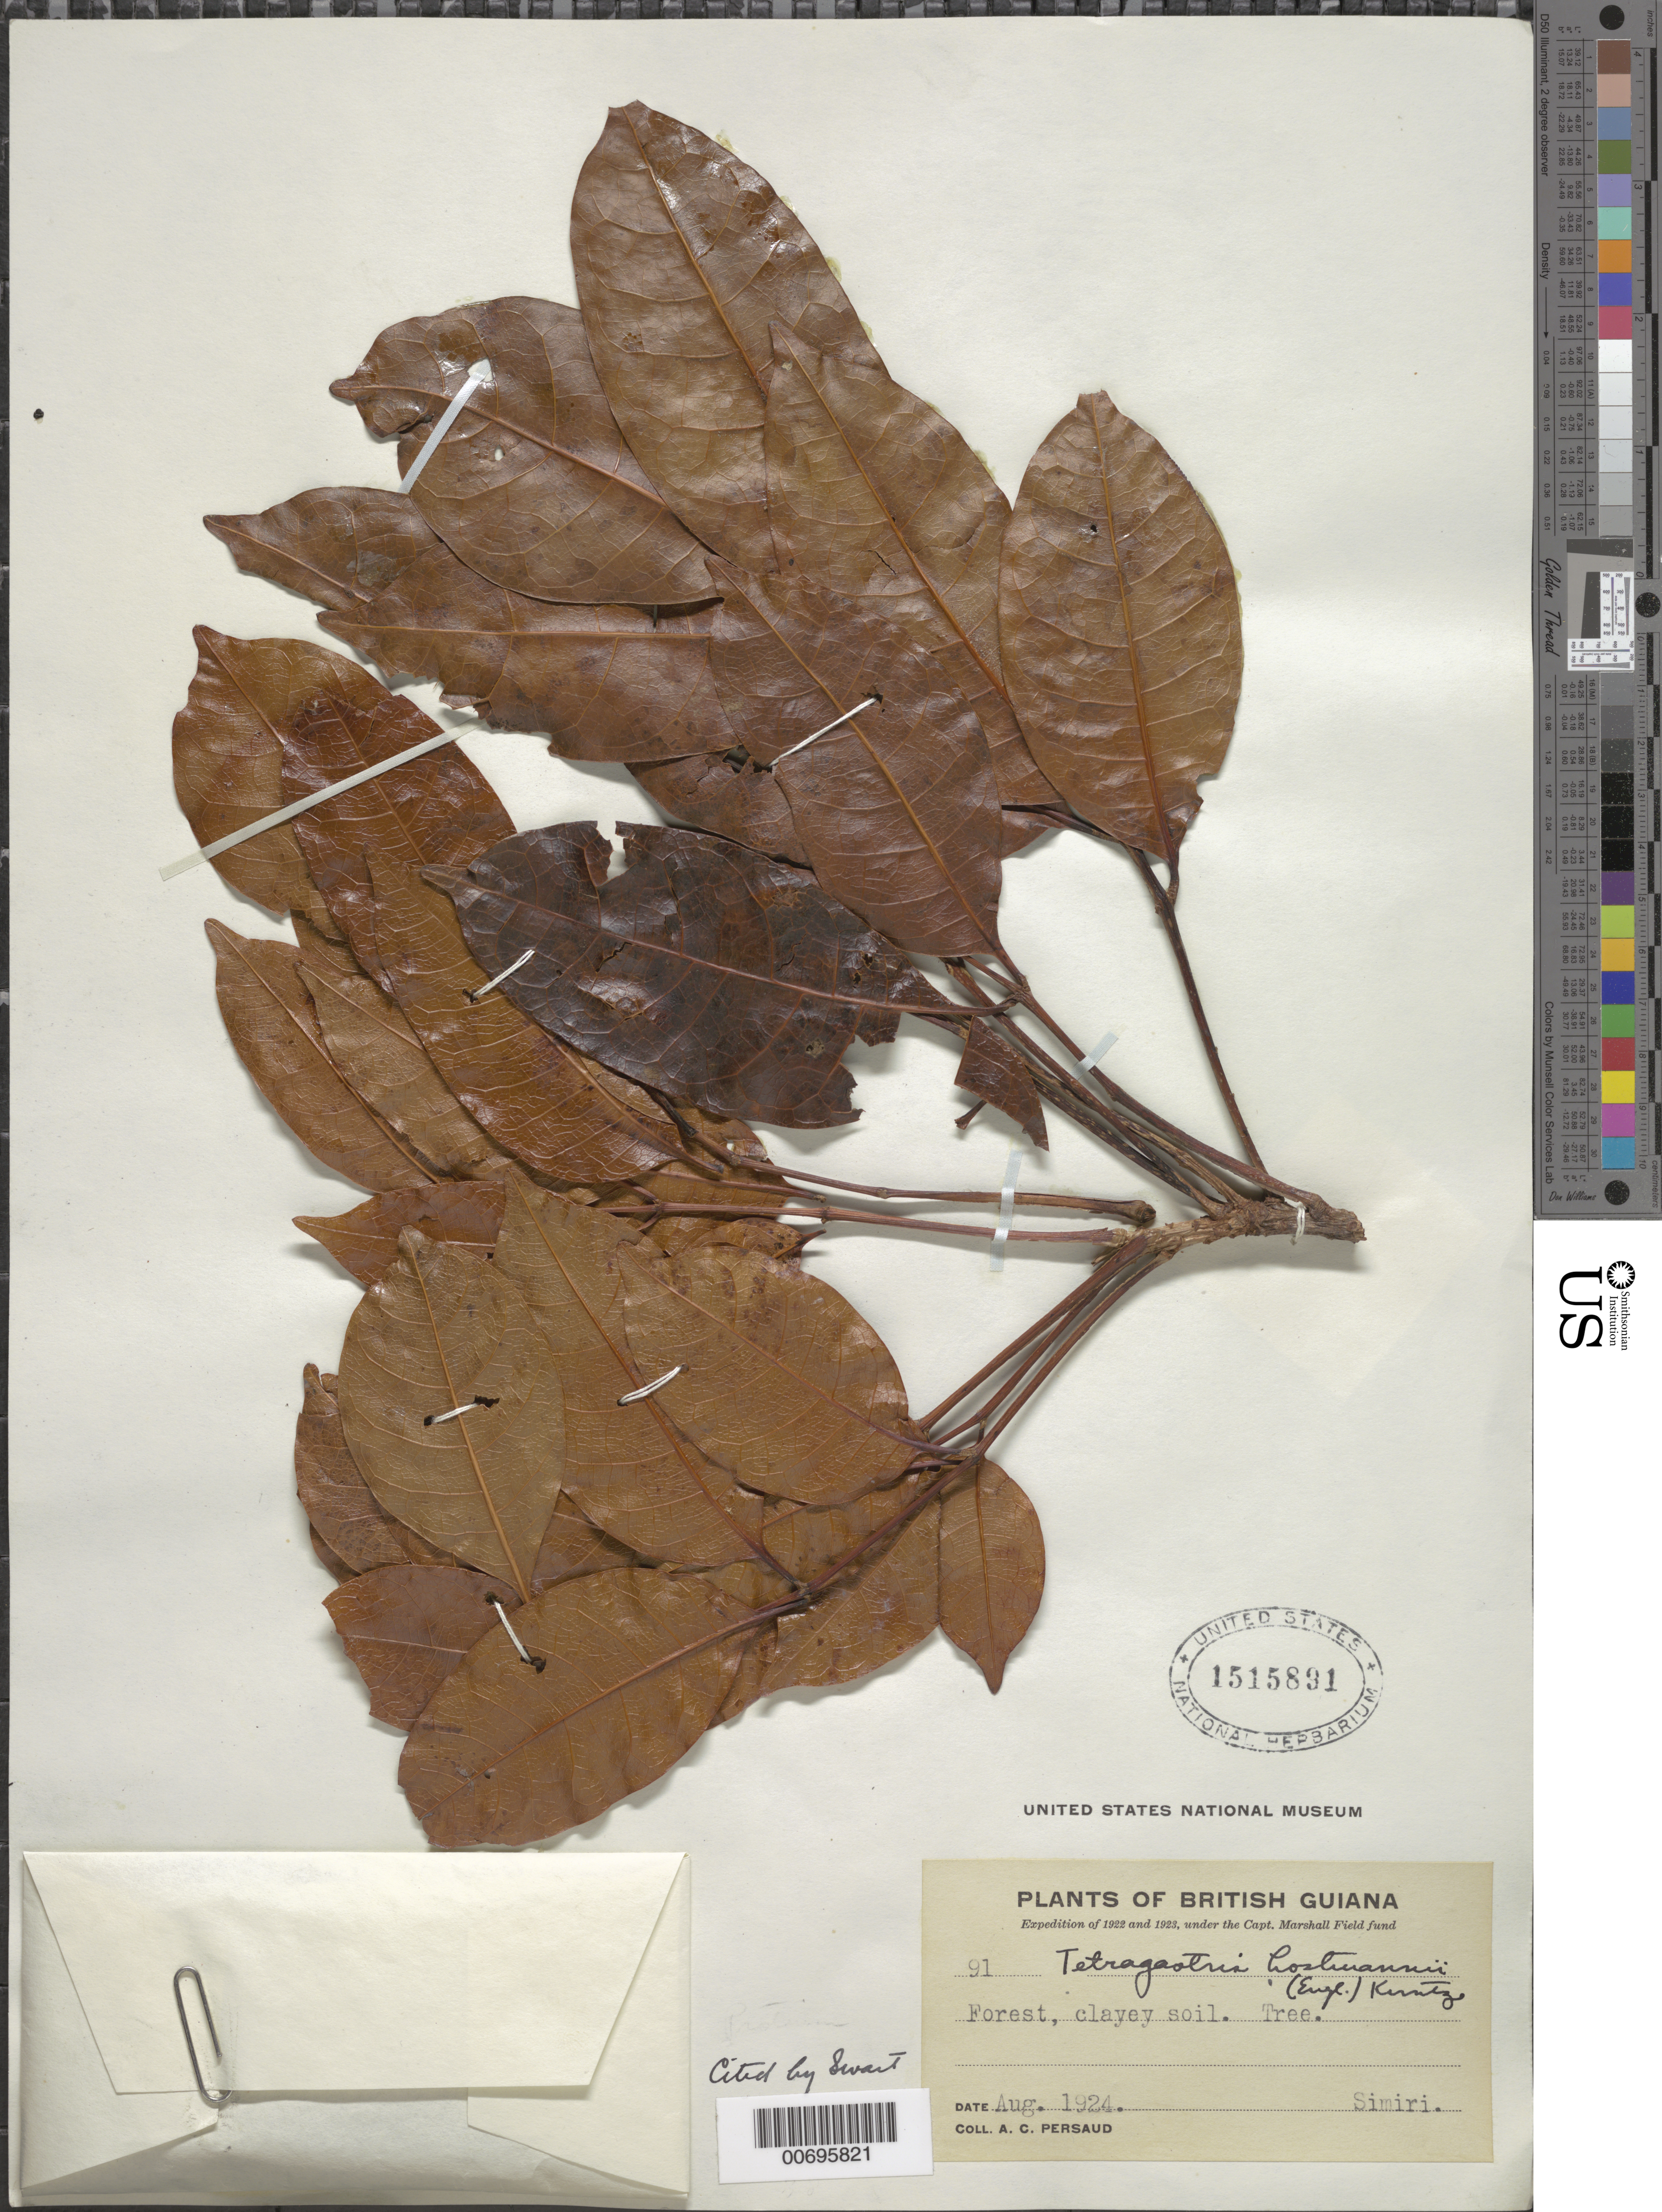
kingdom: Plantae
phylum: Tracheophyta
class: Magnoliopsida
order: Sapindales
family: Burseraceae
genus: Protium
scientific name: Protium surinamense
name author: Byng & Christenh.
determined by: Daly, Douglas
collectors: A. Persaud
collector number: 91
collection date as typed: Aug-24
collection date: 1924-08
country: Guyana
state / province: Cuyuni-Mazaruni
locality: Simiri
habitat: Forest, clayey soil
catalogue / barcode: US 1515891